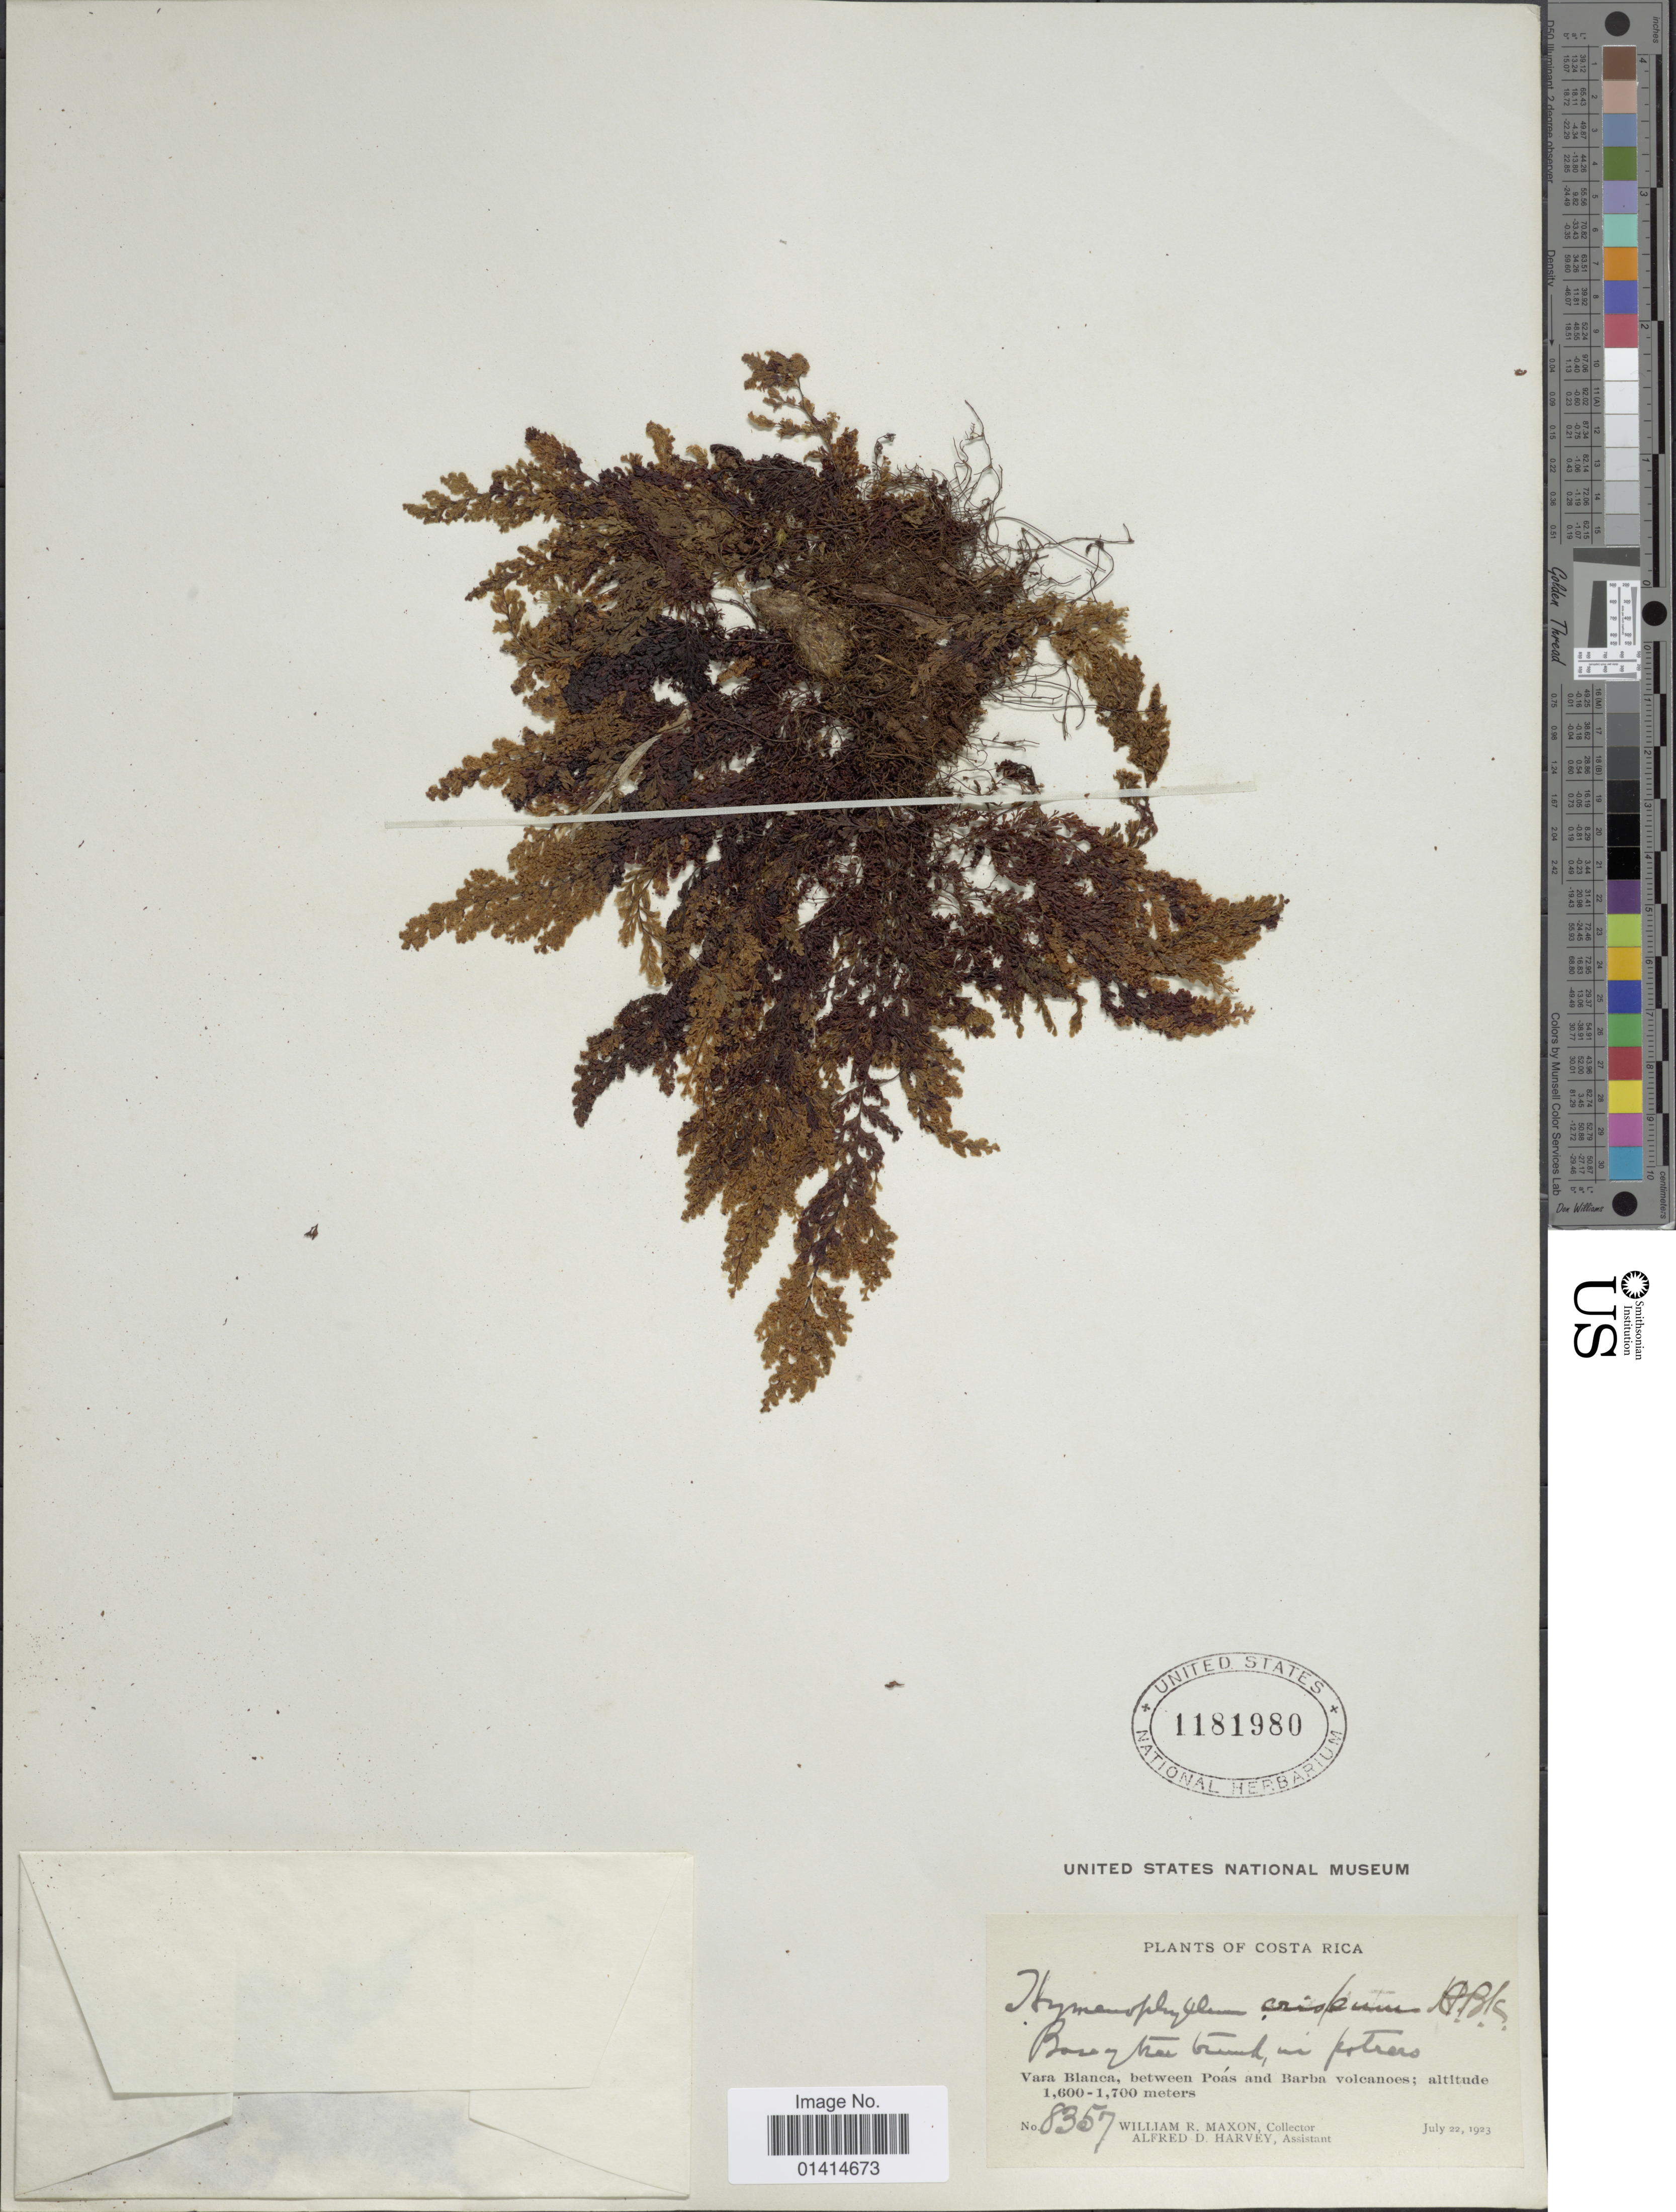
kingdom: Plantae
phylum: Tracheophyta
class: Polypodiopsida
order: Hymenophyllales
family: Hymenophyllaceae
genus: Hymenophyllum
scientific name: Hymenophyllum undulatum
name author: (Sw.) Sw.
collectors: W. R. Maxon & A. D. Harvey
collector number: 8357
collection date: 1923-02-22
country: Costa Rica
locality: Vara Blanca, between Poás and Barba volcanoes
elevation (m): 1600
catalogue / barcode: US 1181980